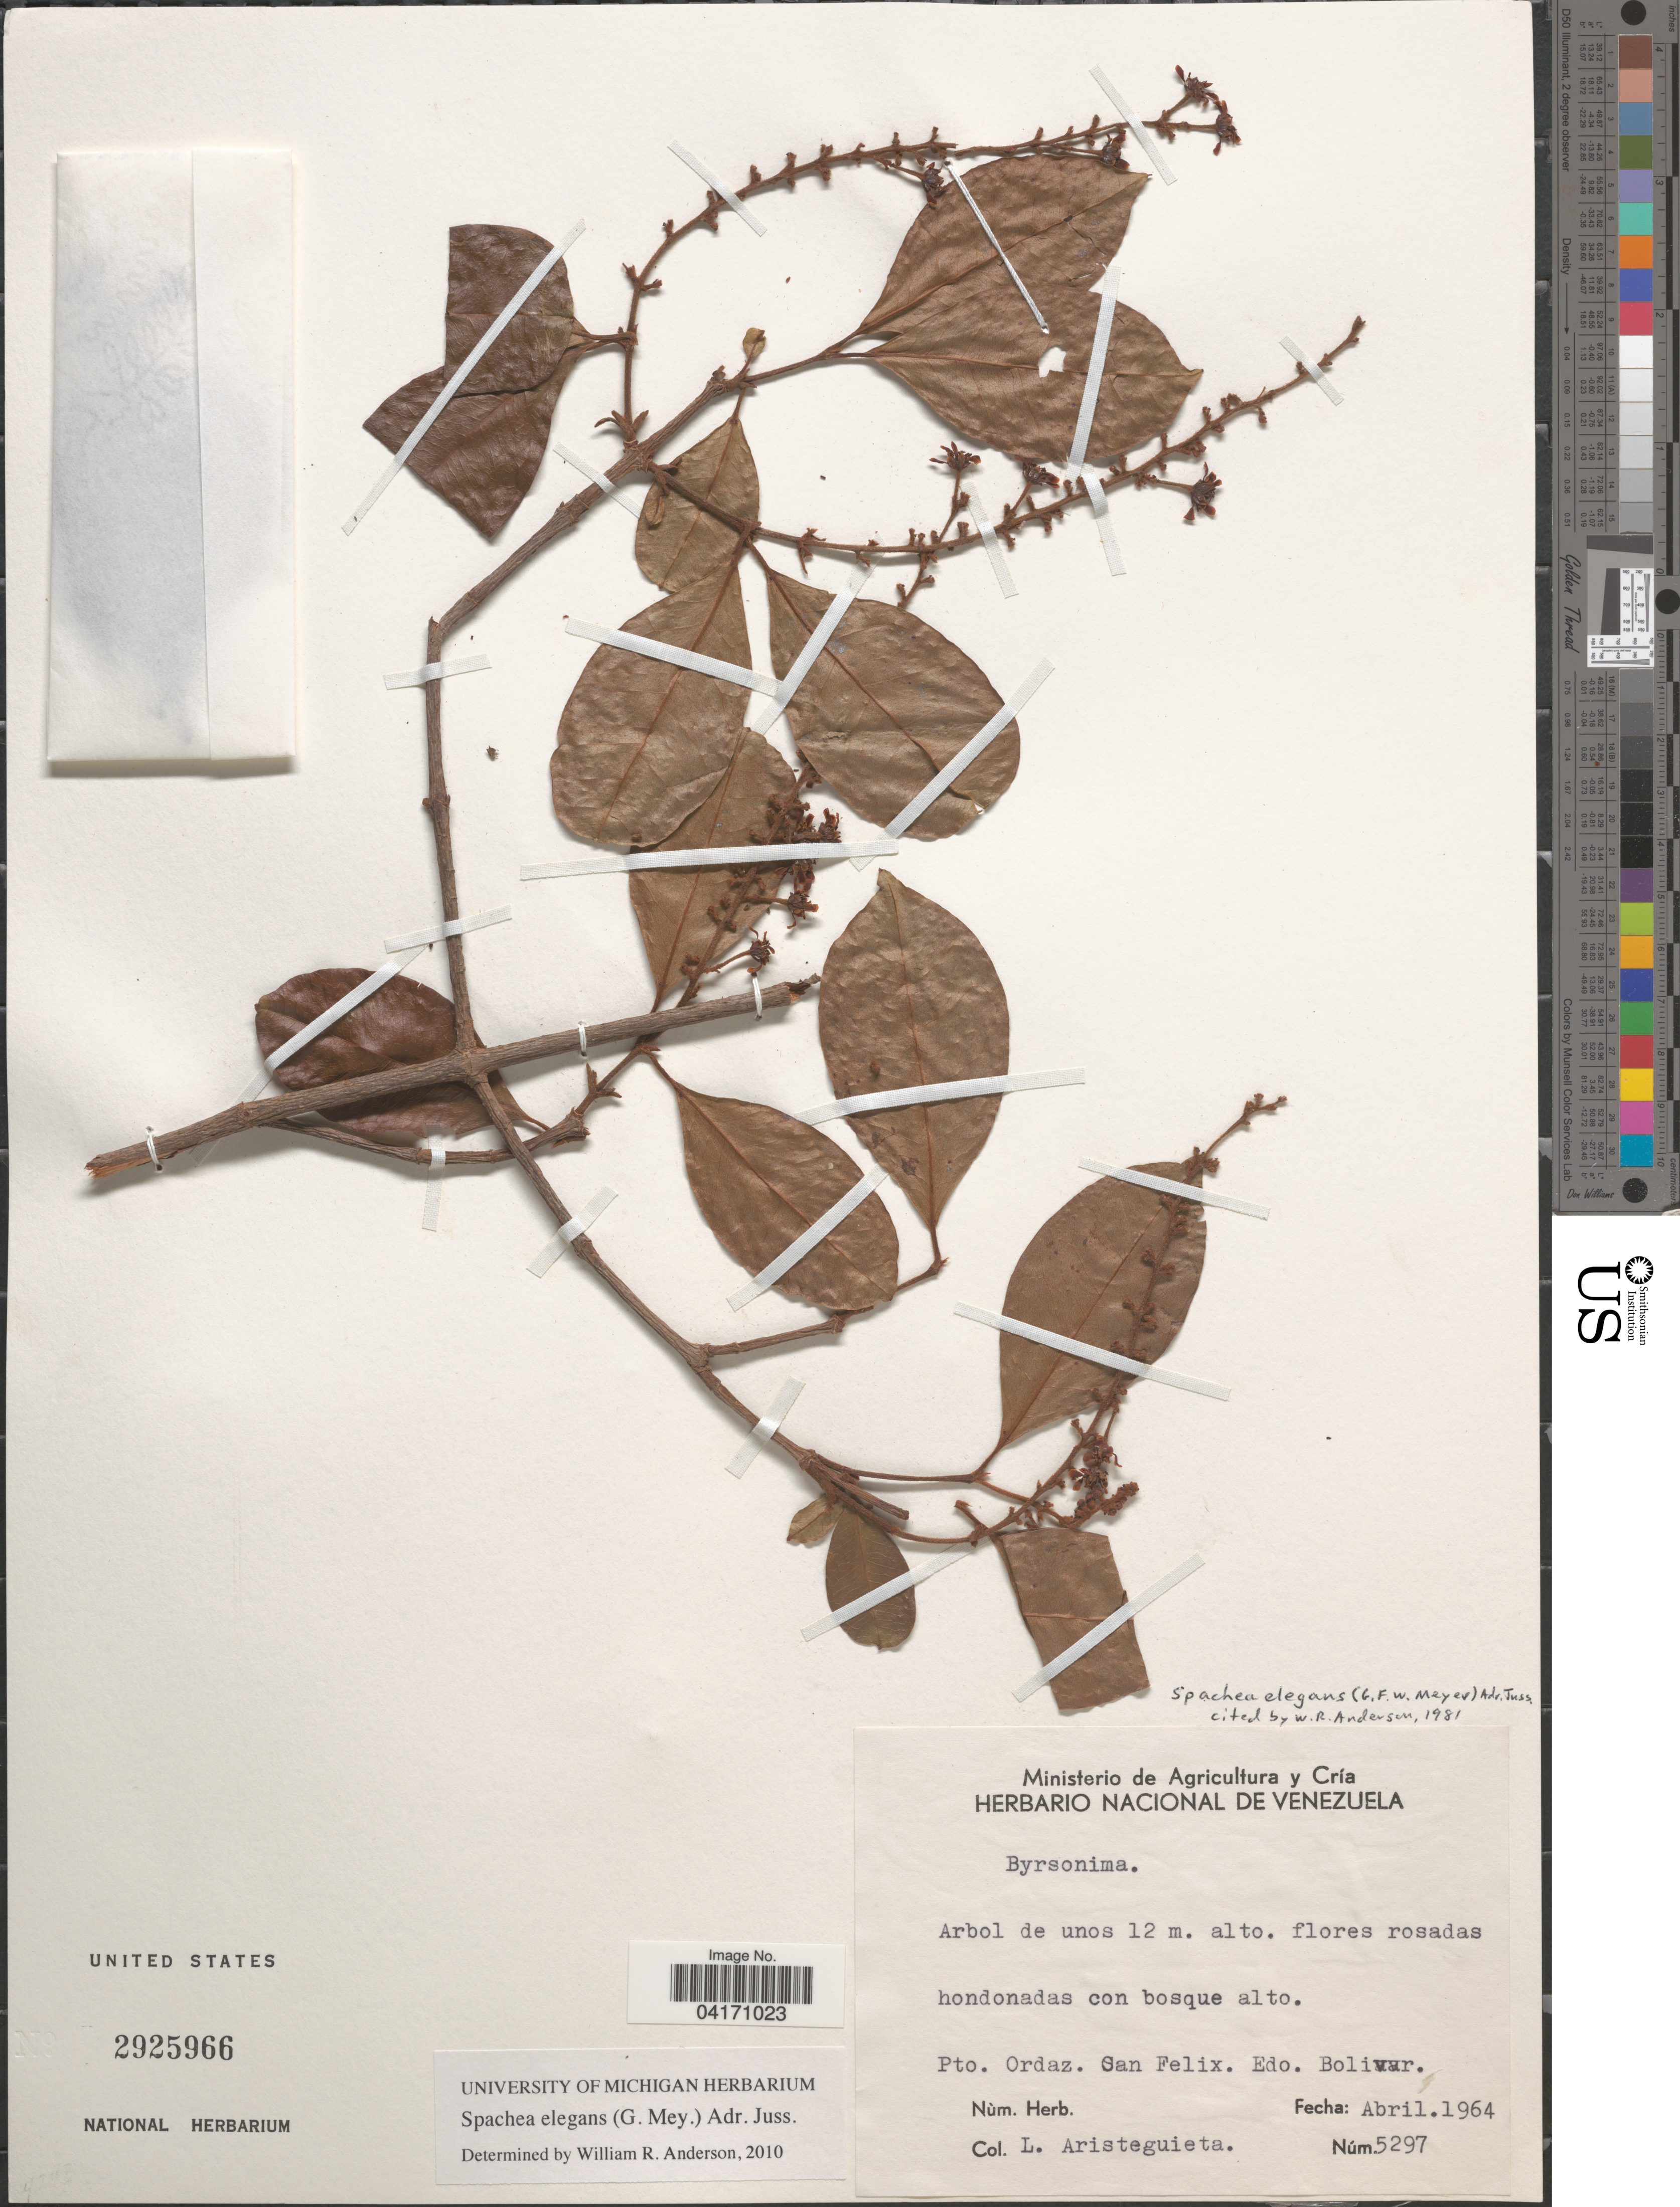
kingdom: Plantae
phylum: Tracheophyta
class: Magnoliopsida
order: Malpighiales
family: Malpighiaceae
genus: Spachea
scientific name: Spachea elegans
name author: A. Juss.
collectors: L. Aristeguieta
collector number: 5297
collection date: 1964-04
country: Venezuela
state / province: Bolivar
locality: Pto. Ordaz. San Felix.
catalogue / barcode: US 2925966